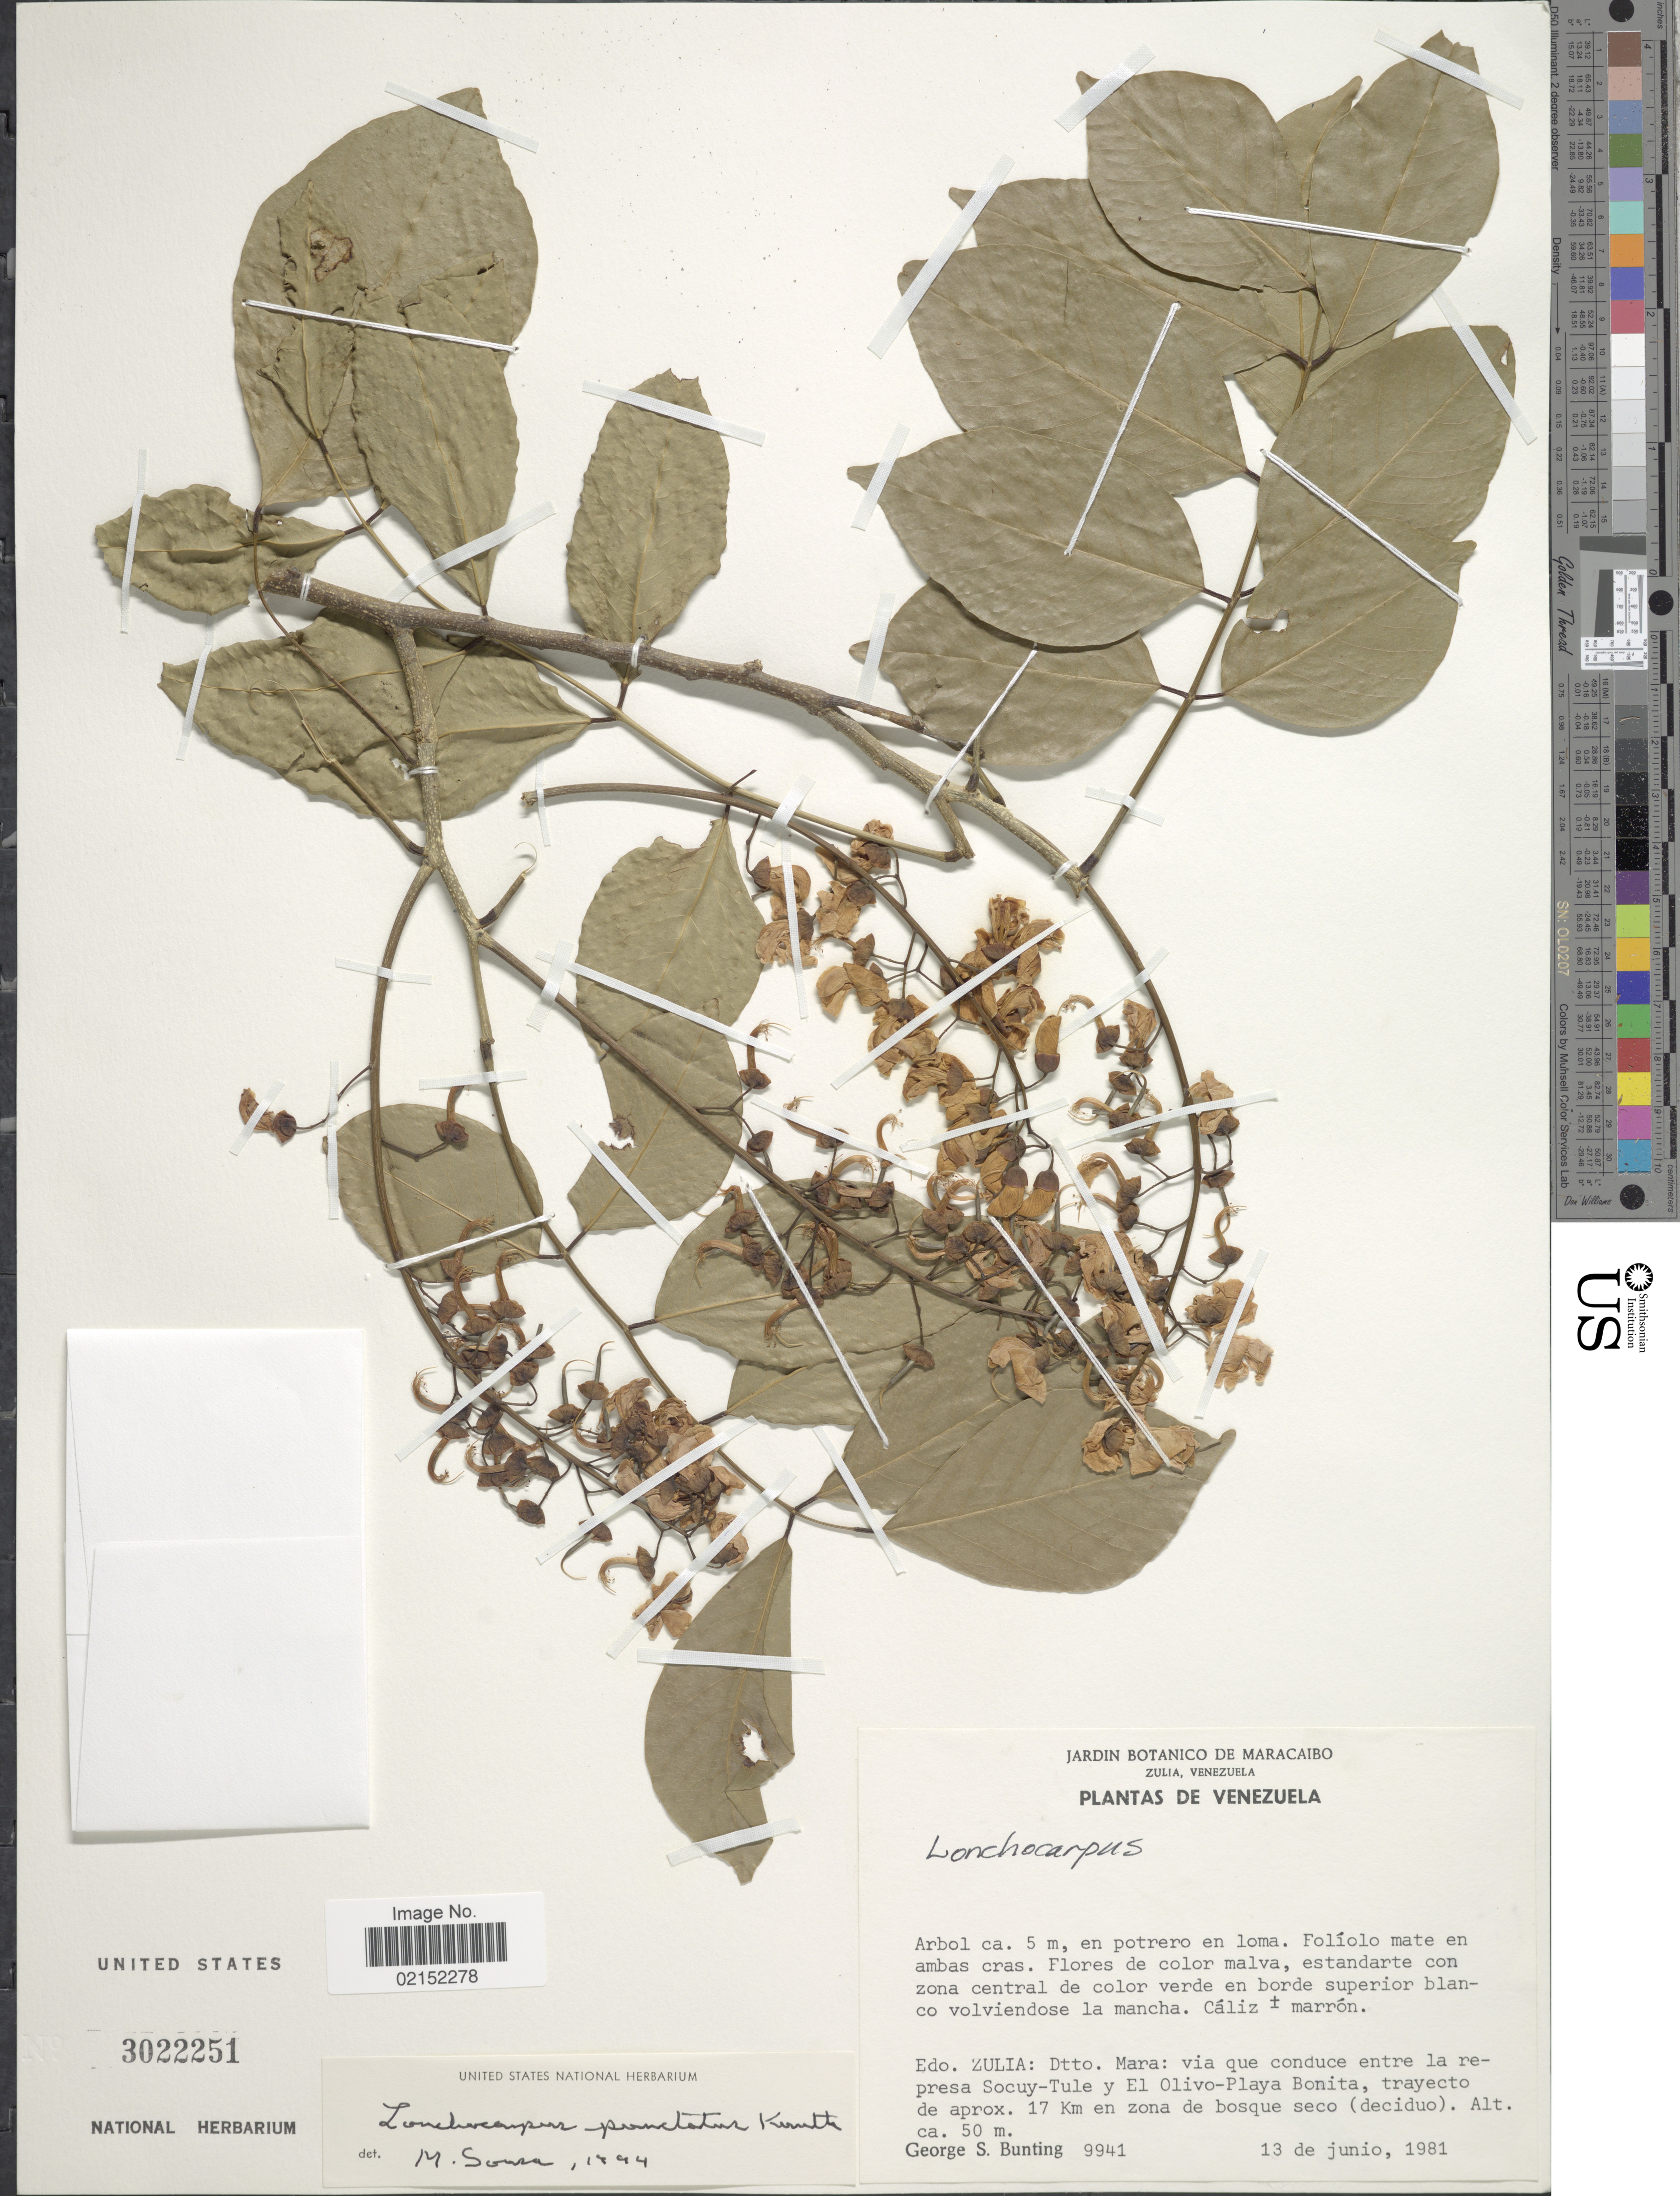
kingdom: Plantae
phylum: Tracheophyta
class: Magnoliopsida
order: Fabales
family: Fabaceae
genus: Lonchocarpus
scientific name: Lonchocarpus punctatus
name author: Kunth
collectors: G. S. Bunting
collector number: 9941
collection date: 1981-06-13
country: Venezuela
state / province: Zulia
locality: Edo. Zulia: Dtto. Mara: via que conduce entre la represa Socuy-Tule y El Olivo-Playa Bonita, trayecto de aprox. 17 Km en zona de bosque seco (deciduo).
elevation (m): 50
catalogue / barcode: US 3022251